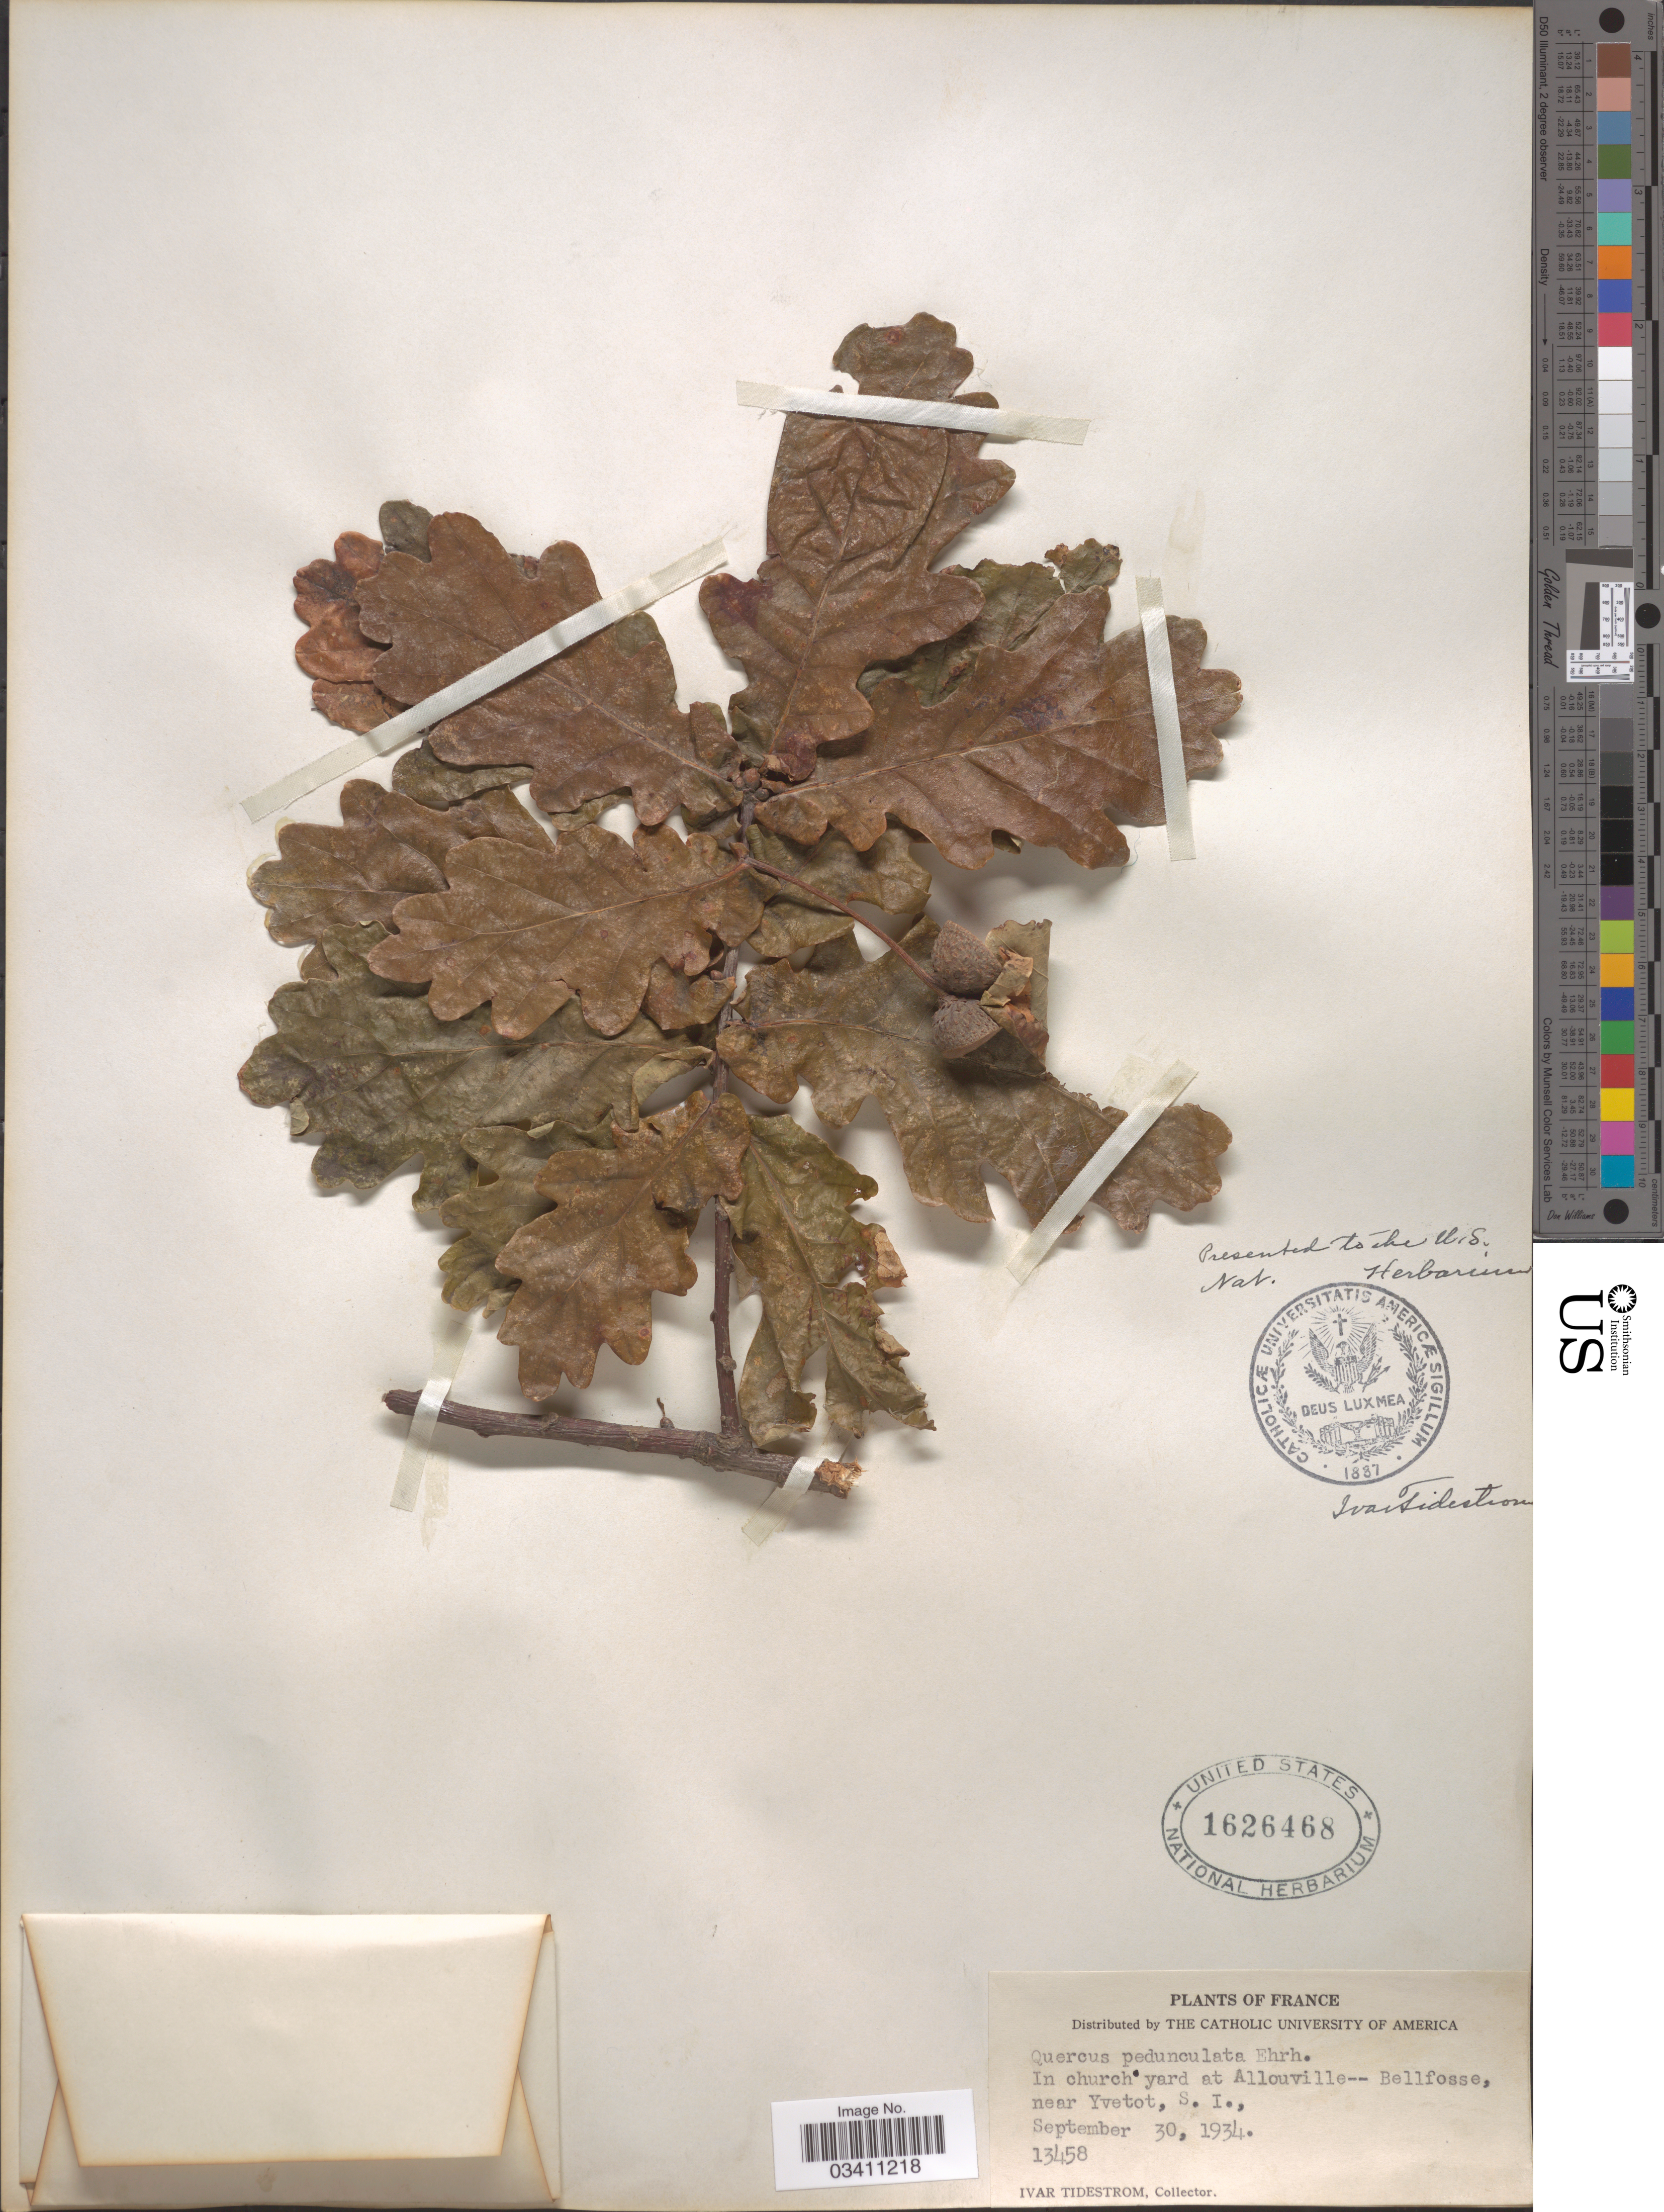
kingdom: Plantae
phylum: Tracheophyta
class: Magnoliopsida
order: Fagales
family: Fagaceae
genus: Quercus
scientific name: Quercus robur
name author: L.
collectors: I. F. Tidestrom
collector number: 13458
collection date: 1934-09-30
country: France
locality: In church yard at Allouville -- Bellfosse, near Yvetot, S. I.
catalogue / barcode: US 1626468